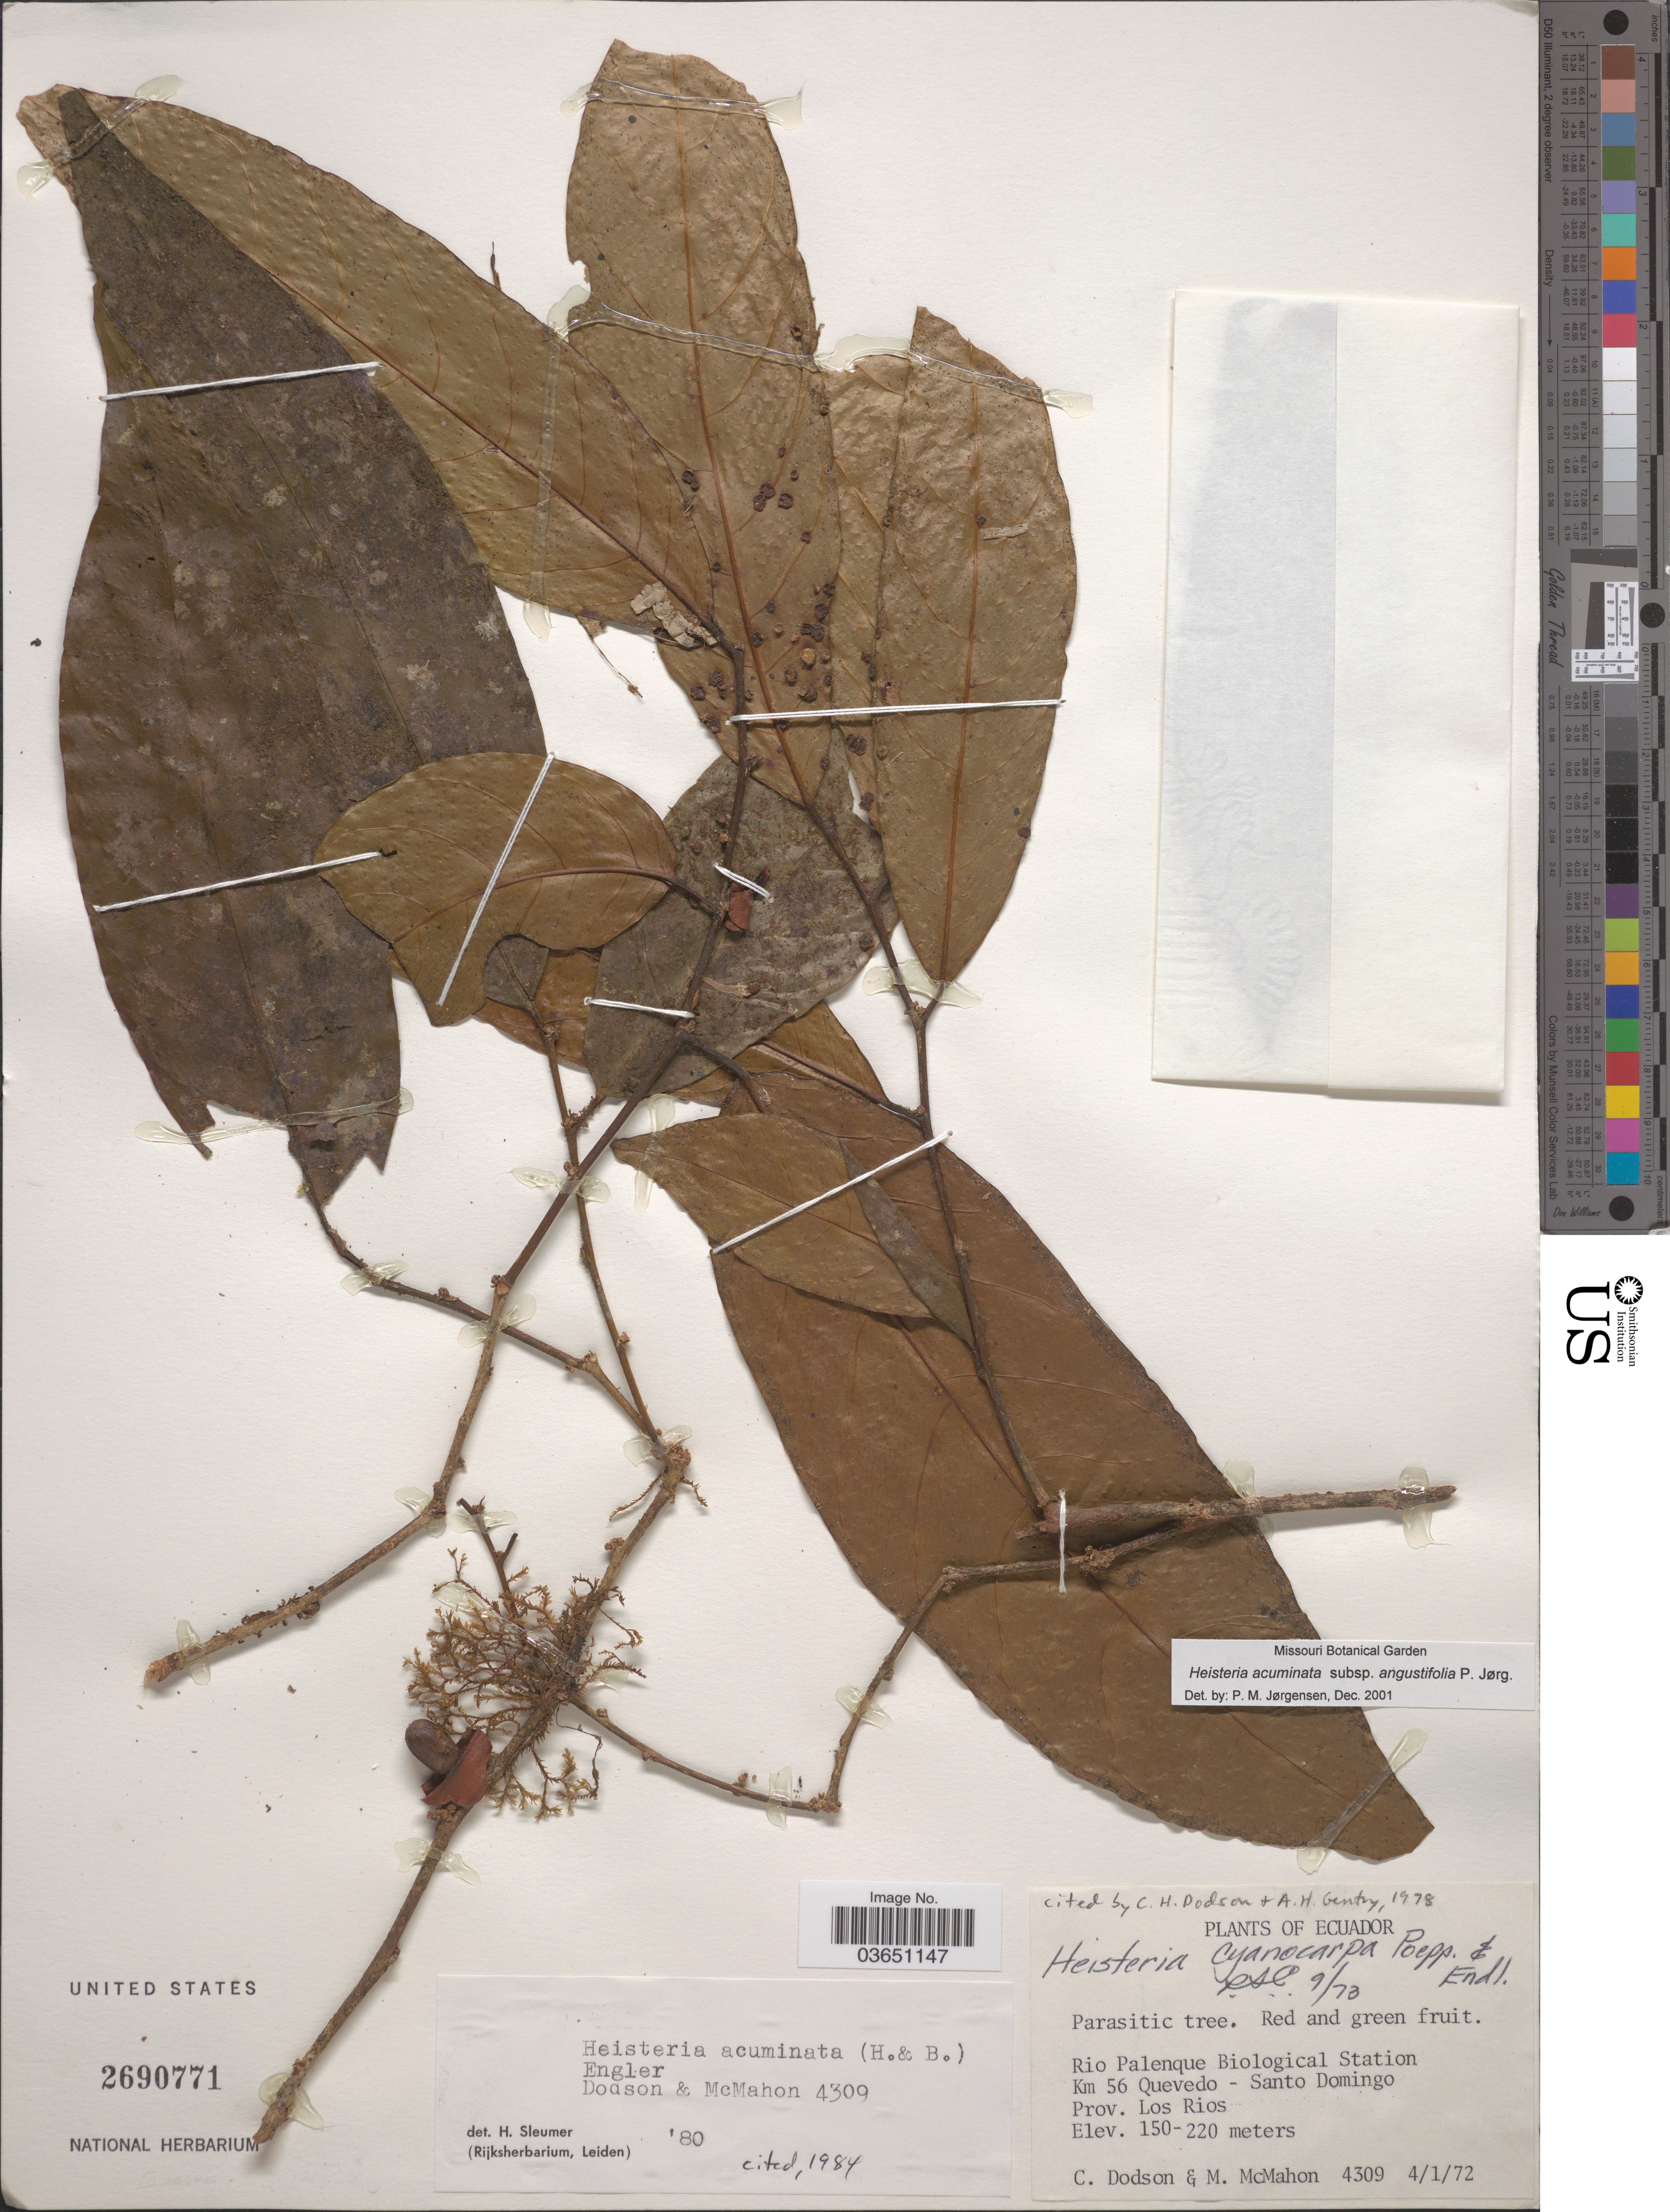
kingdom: Plantae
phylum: Tracheophyta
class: Magnoliopsida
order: Santalales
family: Erythropalaceae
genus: Heisteria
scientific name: Heisteria acuminata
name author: (Humb. & Bonpl.) Engl.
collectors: C. Dodson & M. McMahon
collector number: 4309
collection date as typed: Transcribed d/m/y: 4/1/72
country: Ecuador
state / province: Los Ríos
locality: Rio Palenque Biological Station Km 56 Quevedo - Santo Domingo.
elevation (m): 150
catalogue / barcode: US 2690771